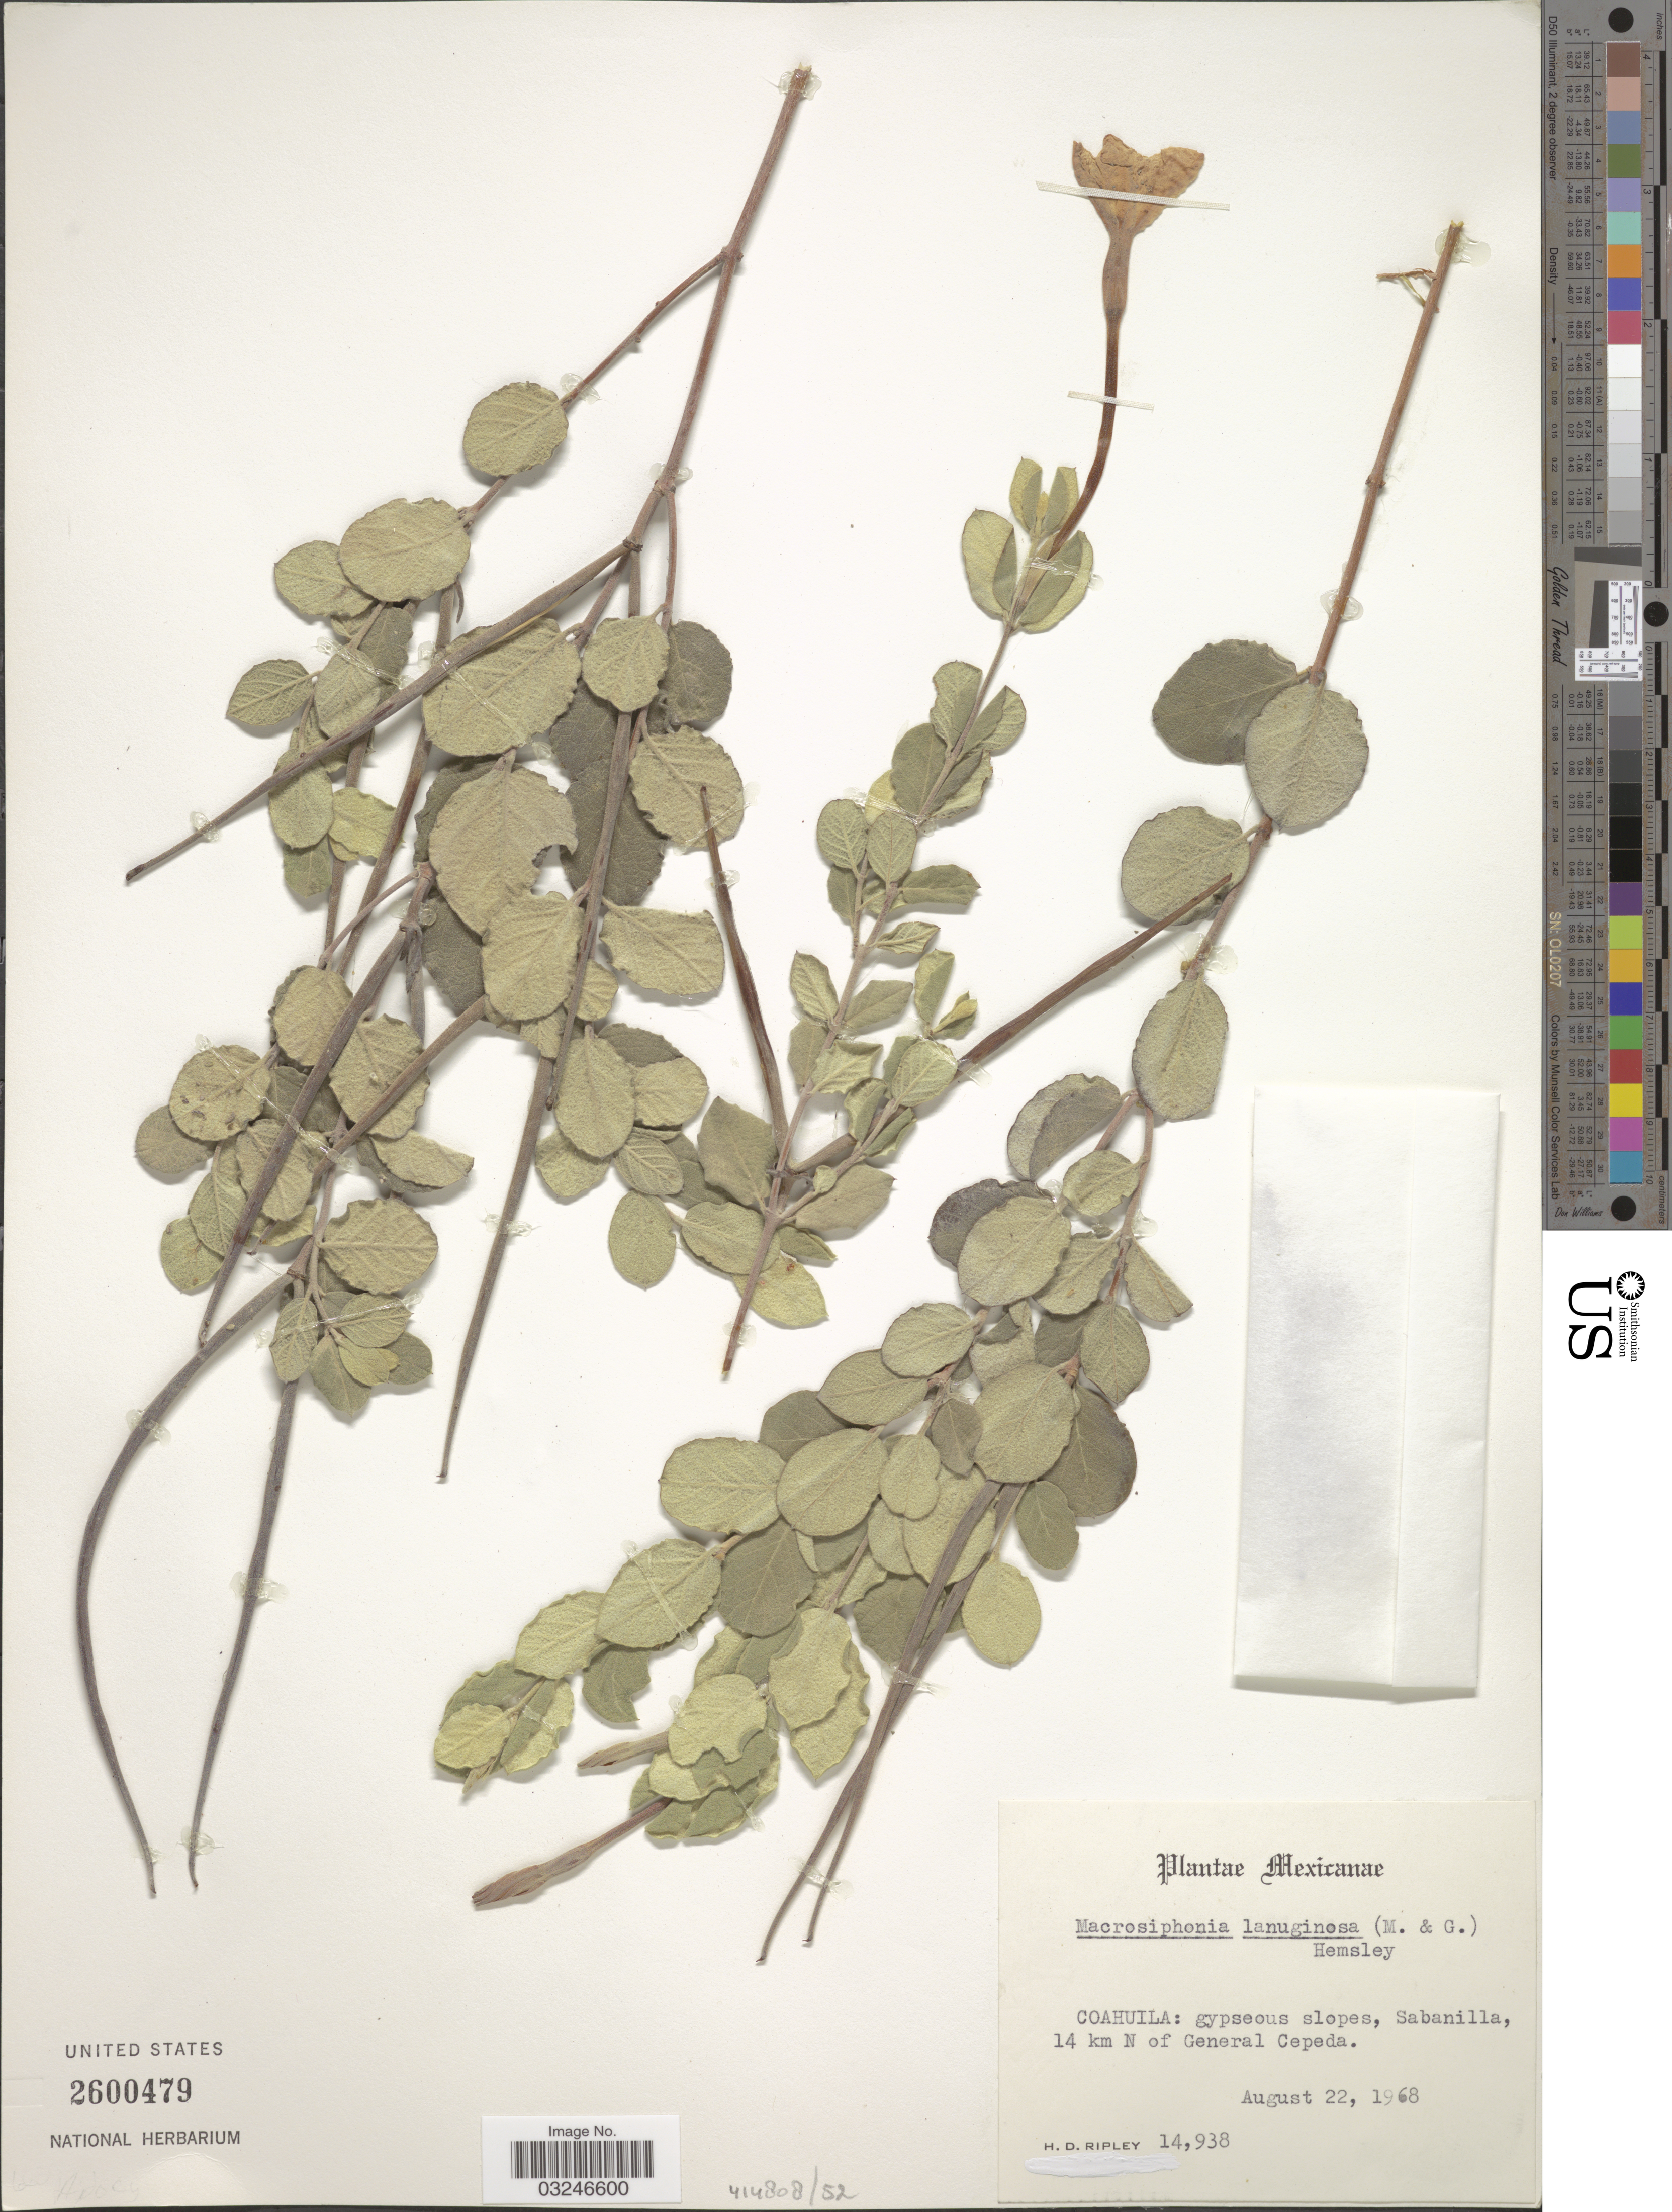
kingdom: Plantae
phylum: Tracheophyta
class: Magnoliopsida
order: Gentianales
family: Apocynaceae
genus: Macrosiphonia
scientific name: Macrosiphonia lanuginosa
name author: (M. Martens & Galeotti) Hemsl.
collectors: H. Ripley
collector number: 14938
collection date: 1968-08-22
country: Mexico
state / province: Coahuila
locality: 14 km N of General Cepeda.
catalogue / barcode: US 2600479